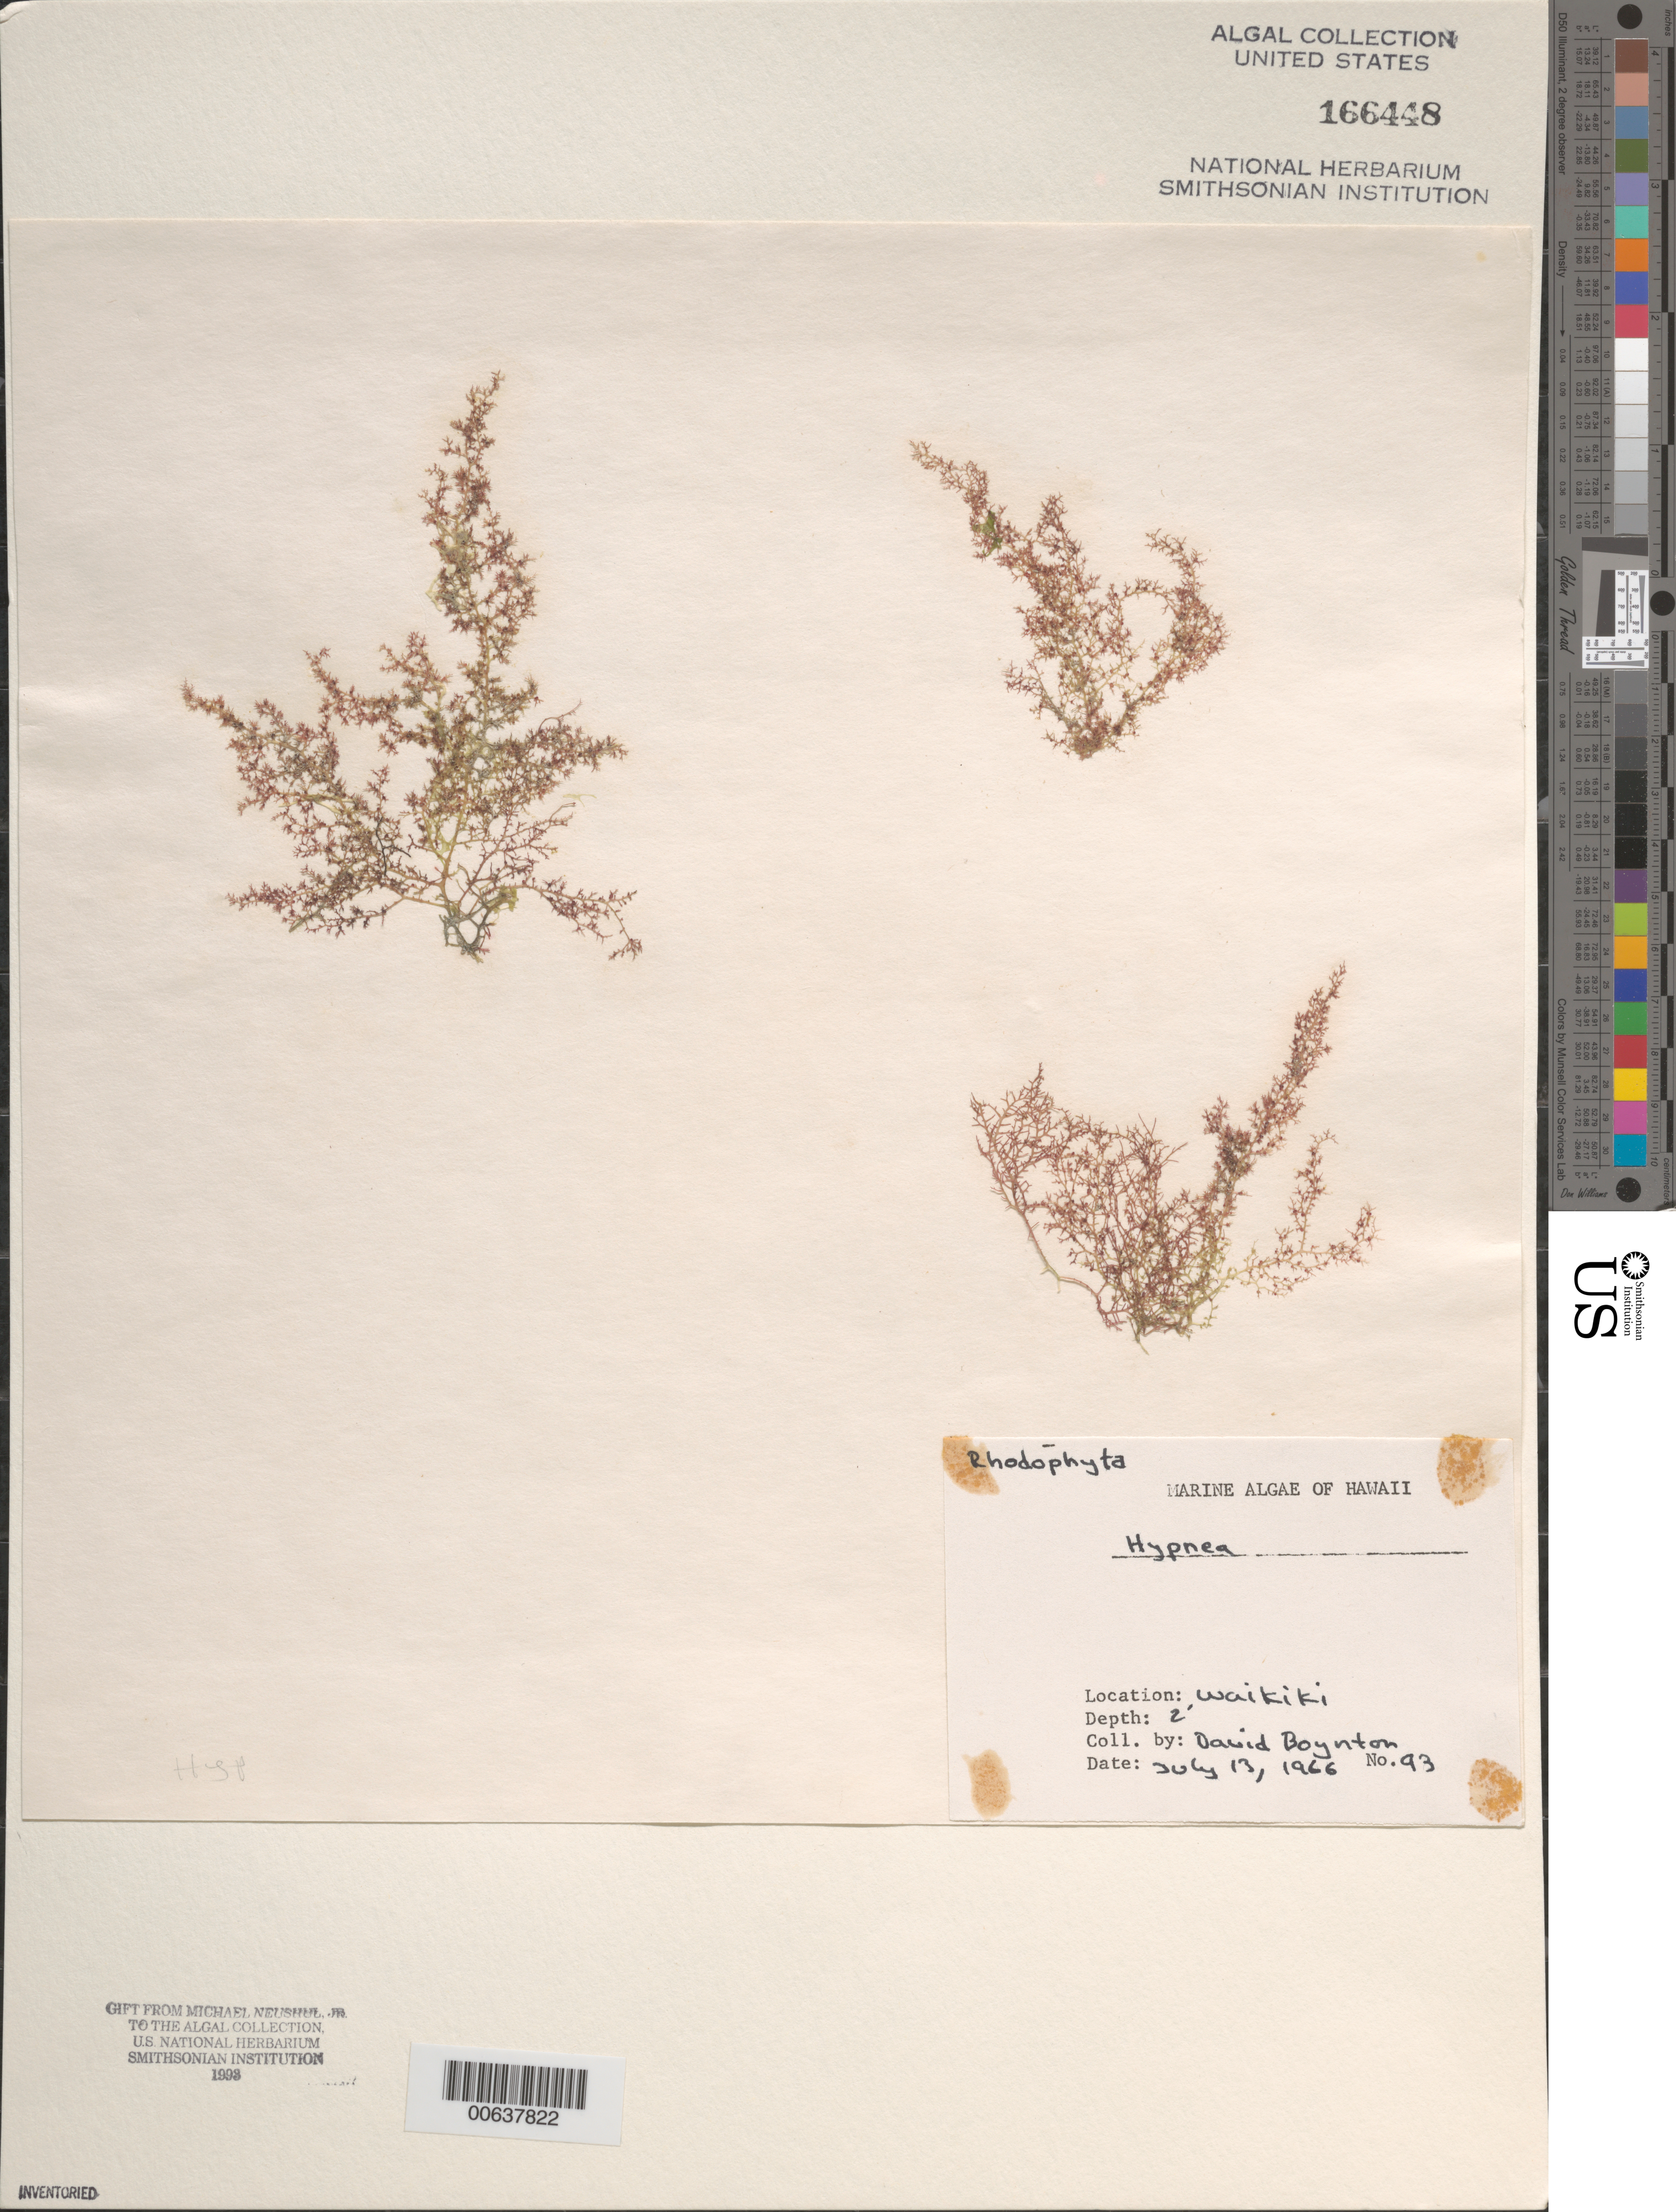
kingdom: Plantae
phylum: Rhodophyta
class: Florideophyceae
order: Gigartinales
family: Cystocloniaceae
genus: Hypnea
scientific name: Hypnea sp.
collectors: D. Boynton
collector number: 93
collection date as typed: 13 Jul 1966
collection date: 1966-07-13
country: United States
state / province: Hawaii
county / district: Honolulu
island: Oahu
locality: Waikiki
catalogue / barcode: US 166448